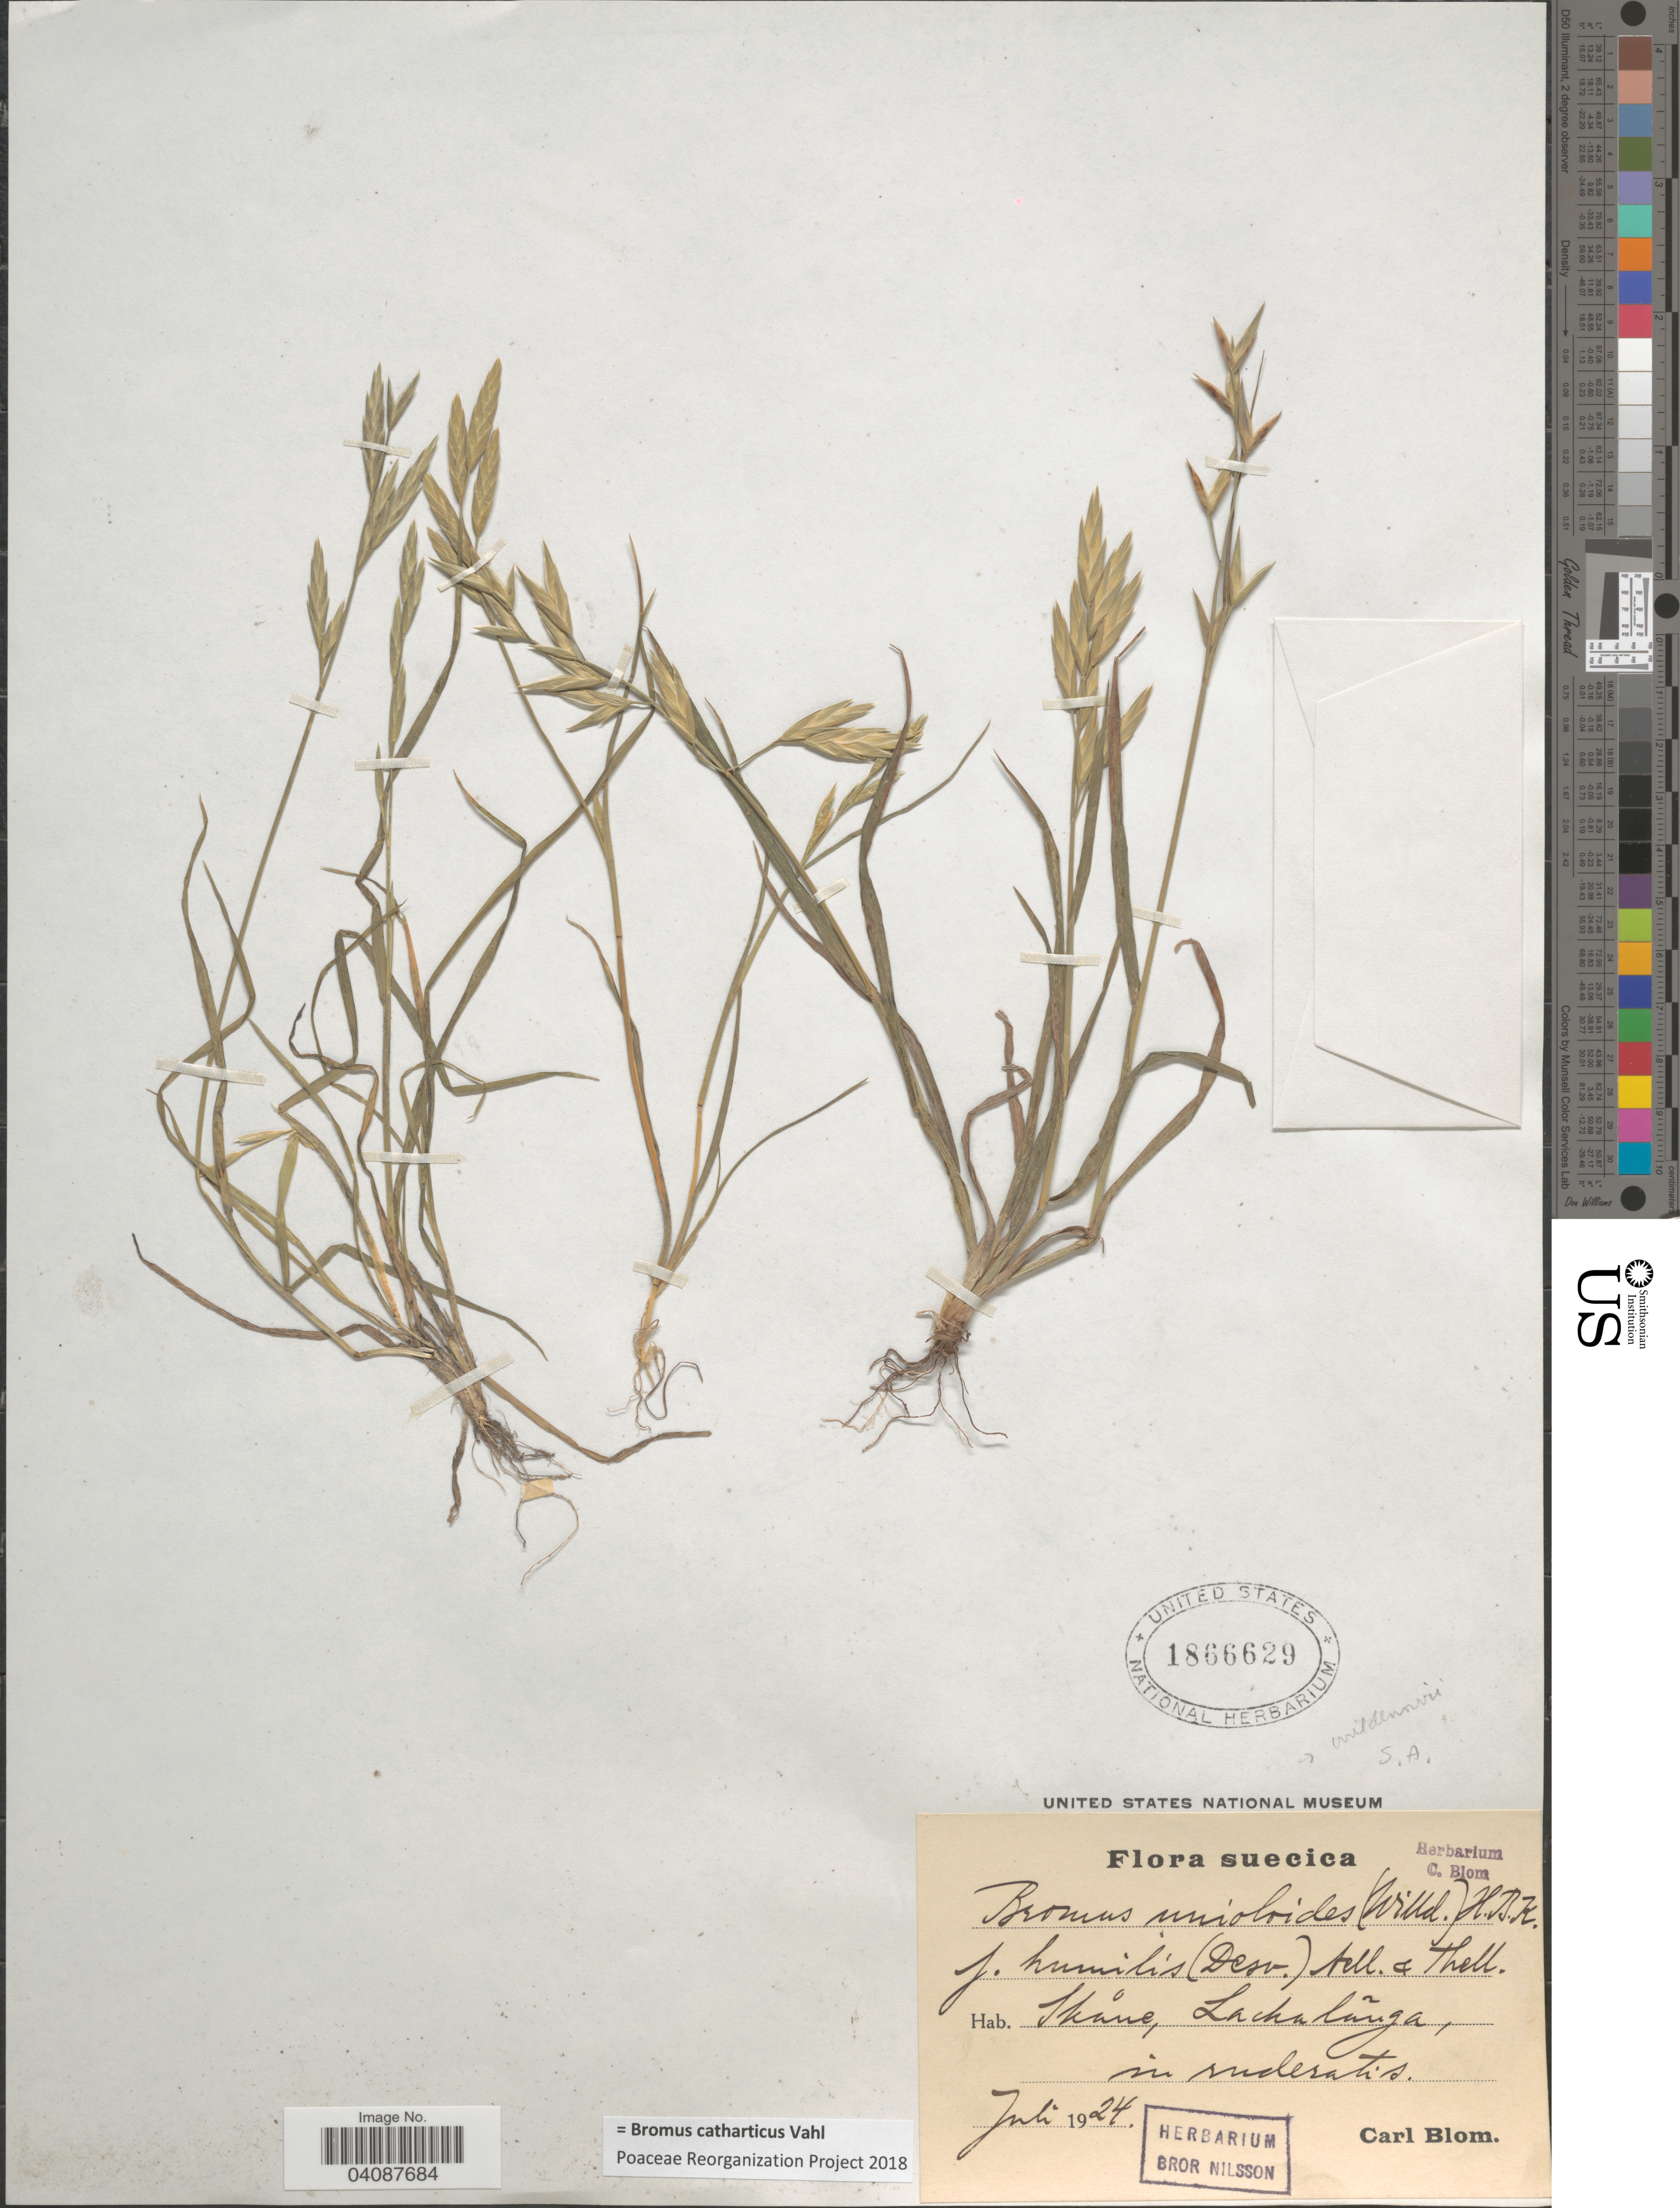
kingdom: Plantae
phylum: Tracheophyta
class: Liliopsida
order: Poales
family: Poaceae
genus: Bromus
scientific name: Bromus catharticus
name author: Vahl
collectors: C. H. Blom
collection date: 1924-07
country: Sweden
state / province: Skåne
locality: Suecica. Skåne, Lachalãnga, in ruderatis.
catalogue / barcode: US 1866629